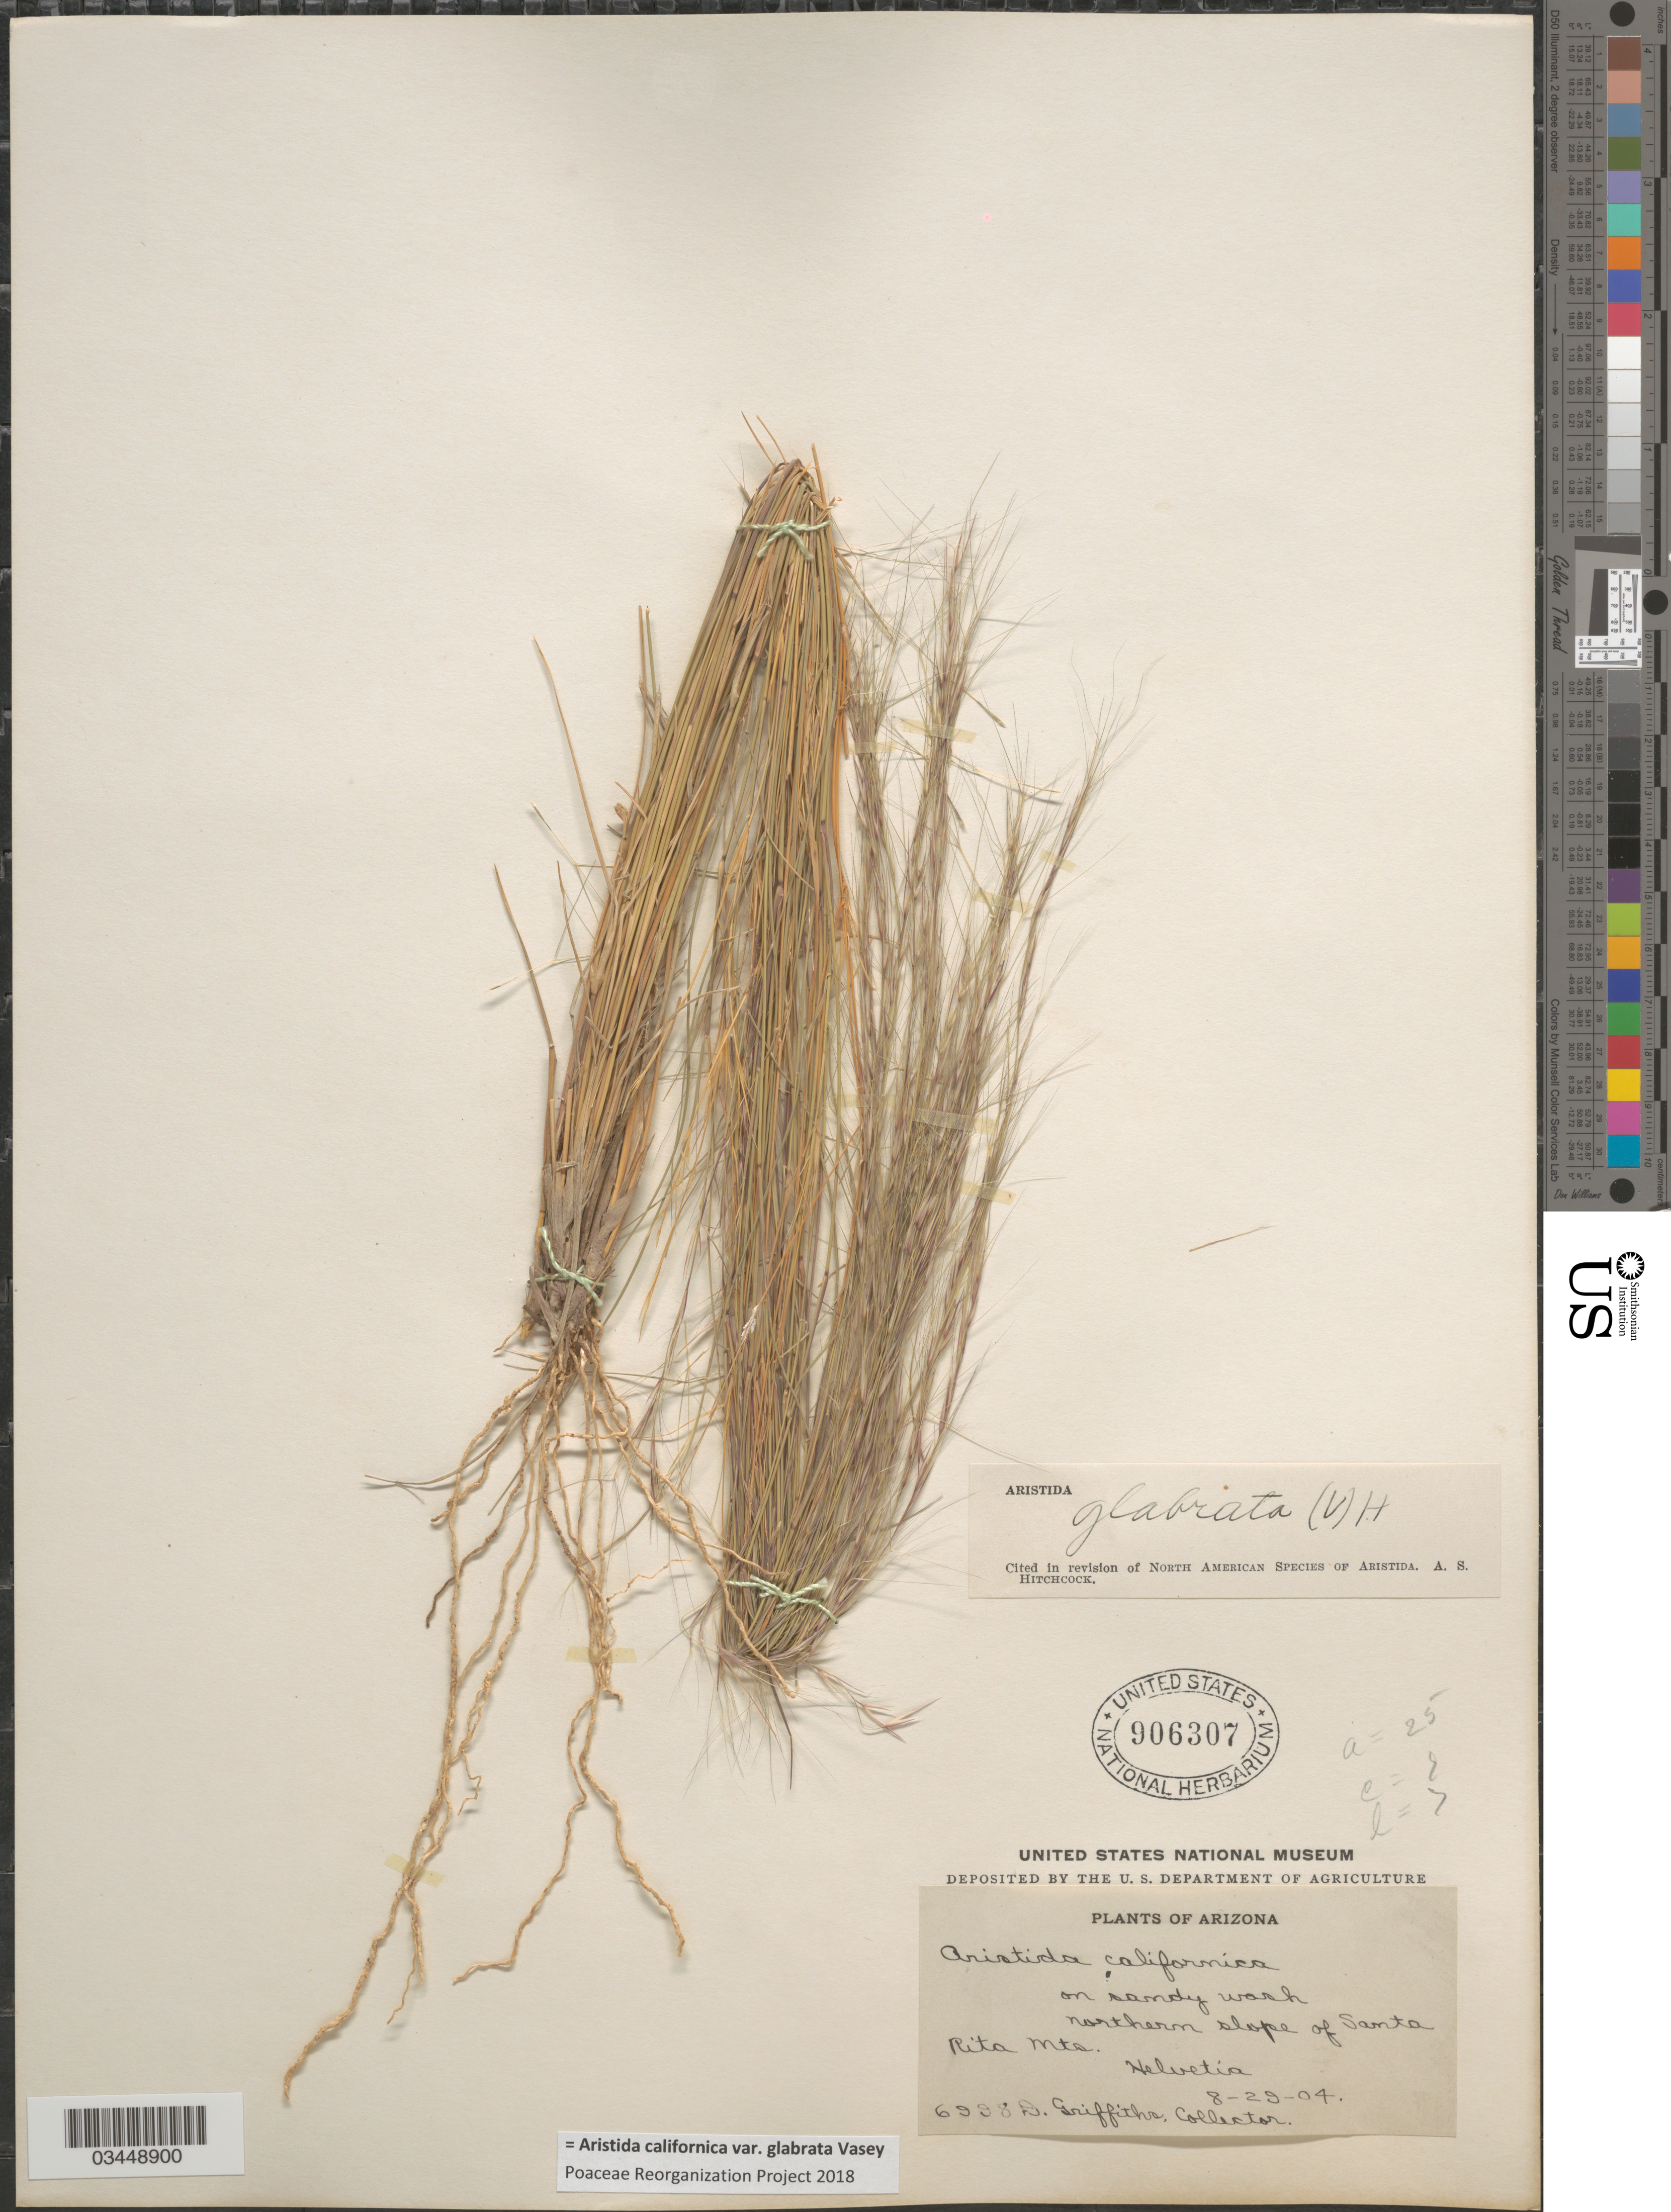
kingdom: Plantae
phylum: Tracheophyta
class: Liliopsida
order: Poales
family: Poaceae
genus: Aristida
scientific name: Aristida californica var. glabrata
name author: Vasey in Brandegee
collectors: D. Griffiths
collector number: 6998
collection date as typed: Transcribed d/m/y: 29/8/4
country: United States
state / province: Arizona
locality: On sandy wash northern slope of Santa Rita Mts. Helvetia.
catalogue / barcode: US 906307